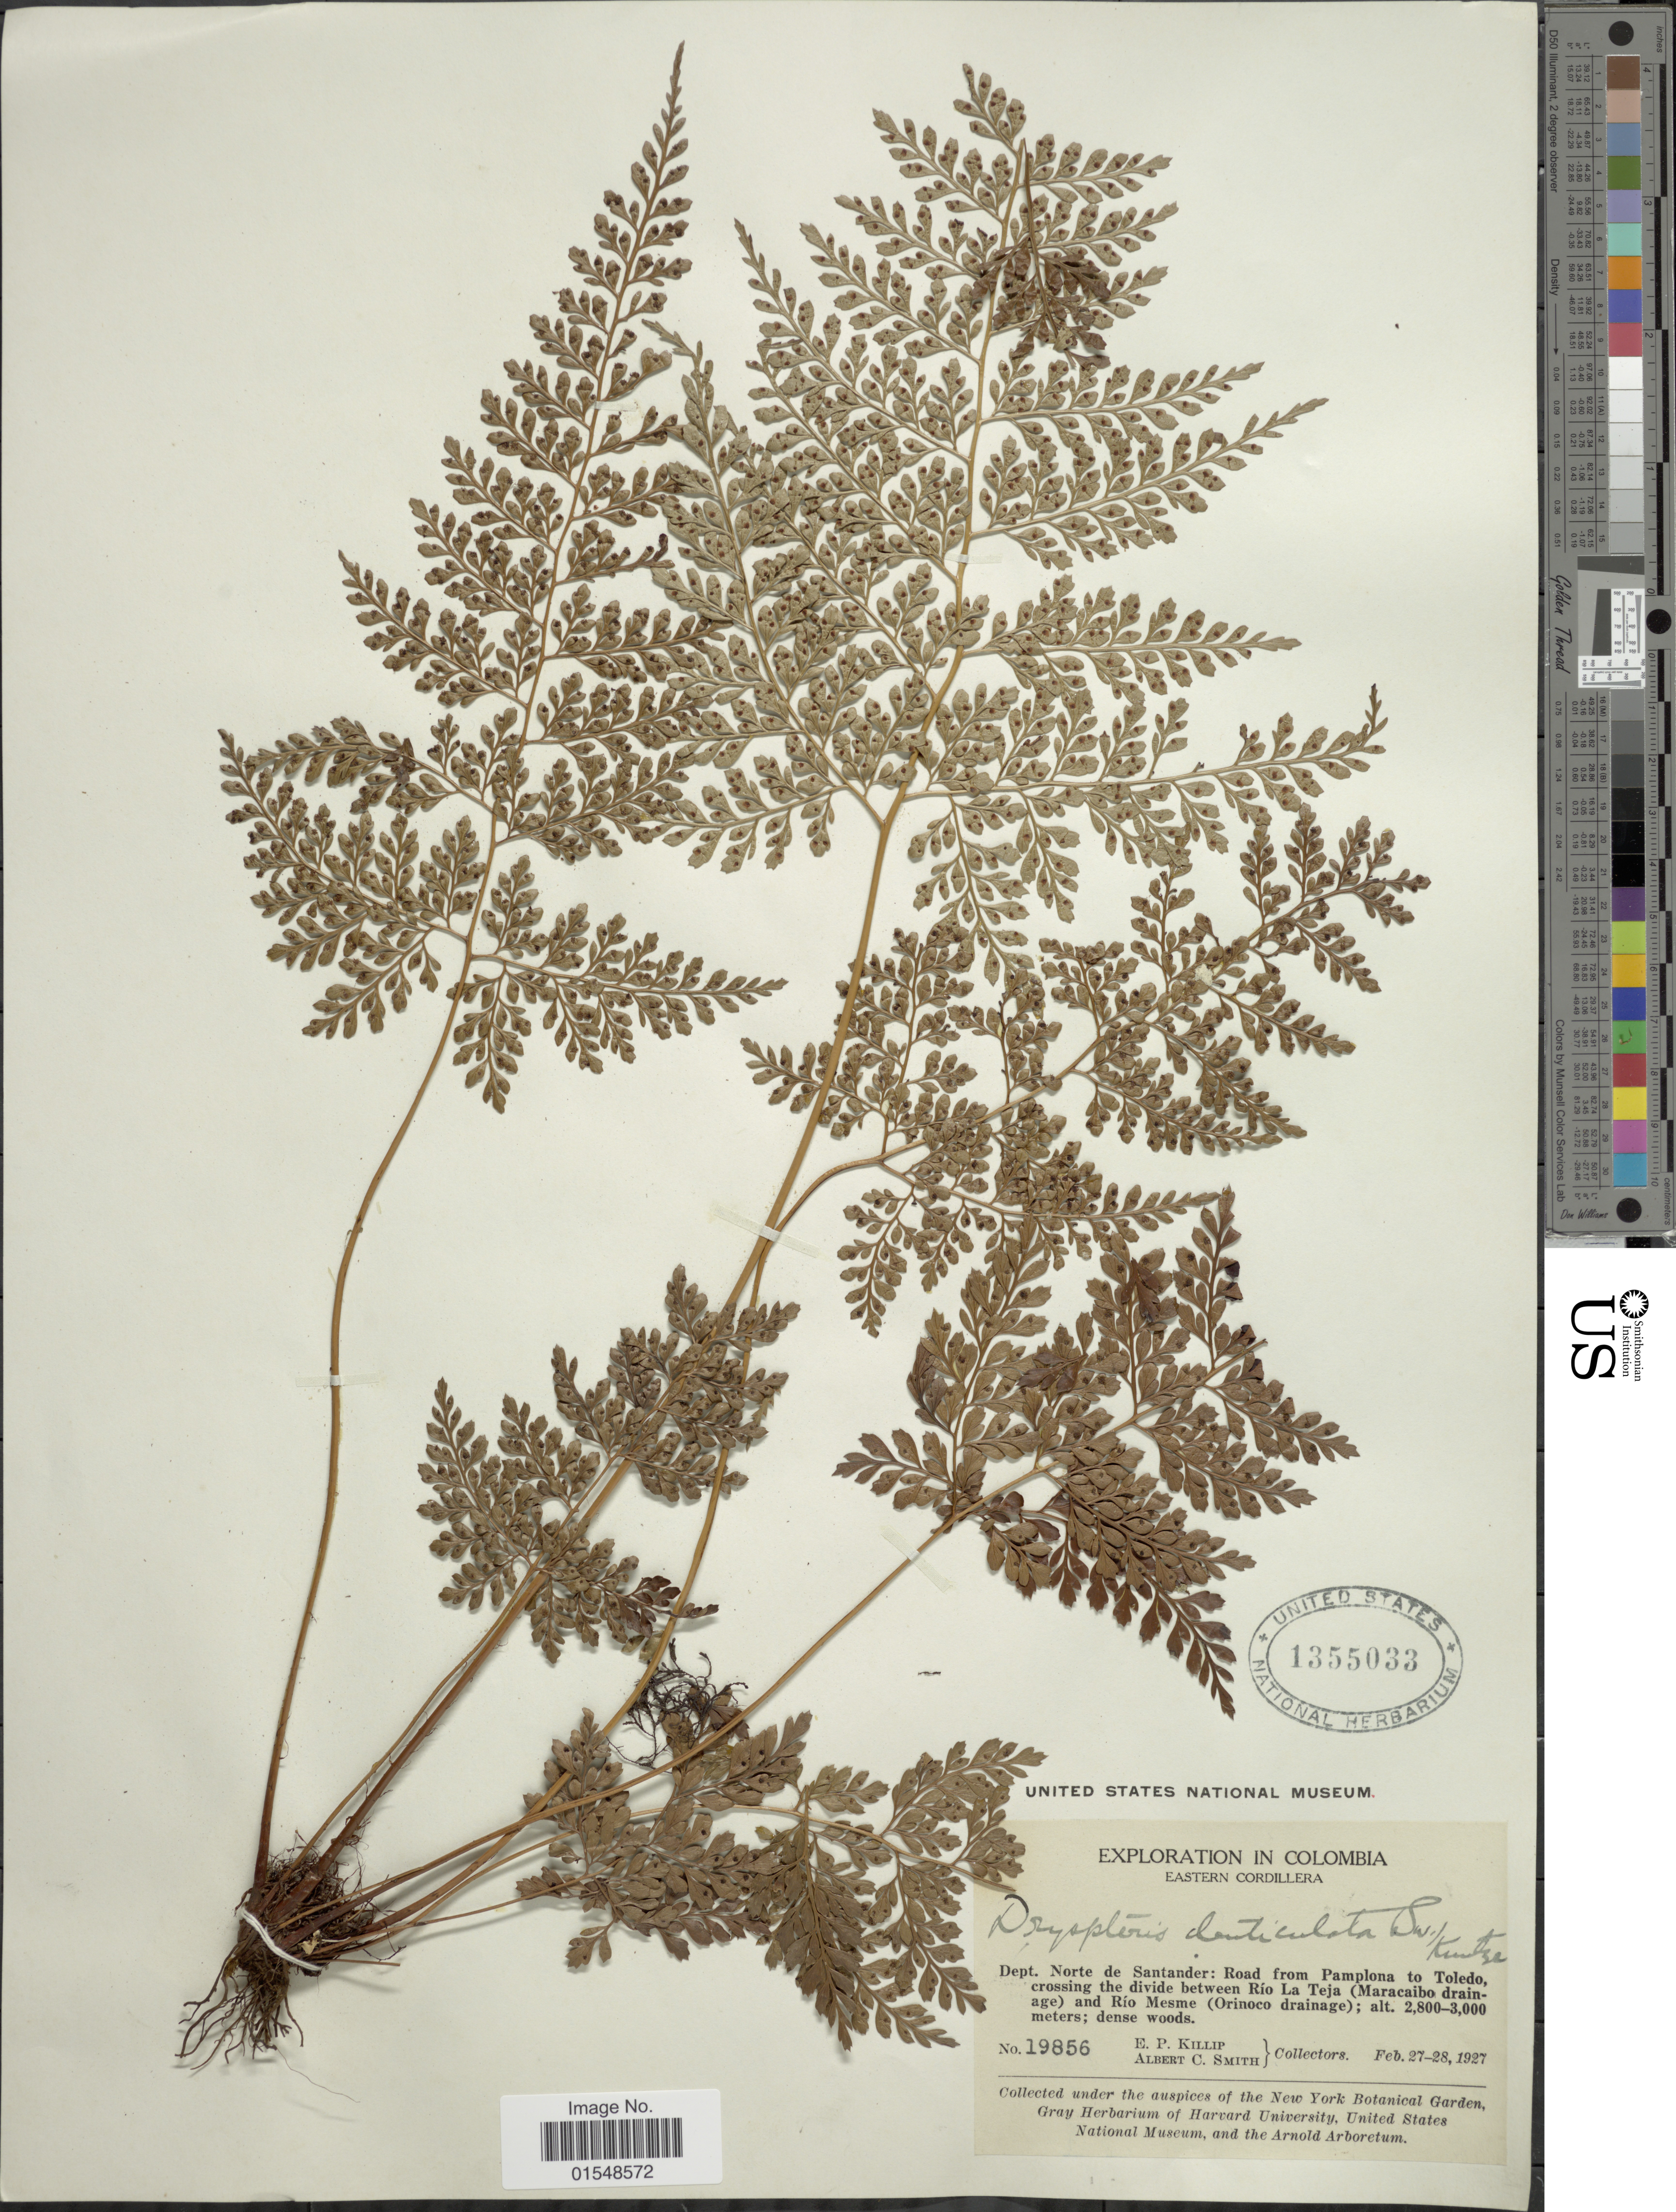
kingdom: Plantae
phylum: Tracheophyta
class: Polypodiopsida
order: Polypodiales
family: Dryopteridaceae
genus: Arachniodes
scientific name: Arachniodes denticulata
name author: (Sw.) Ching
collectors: E. P. Killip & A. C. Smith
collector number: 19856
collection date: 1927-02-27/1927-02-28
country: Colombia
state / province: Norte de Santander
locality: Eastern Cordillera, Road from Pamplona de Toledo, crossing the divide between Río La Teja (Marcaibo drainage) and Río Mesme (Orinoco drainage)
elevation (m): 2800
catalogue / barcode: US 1355033